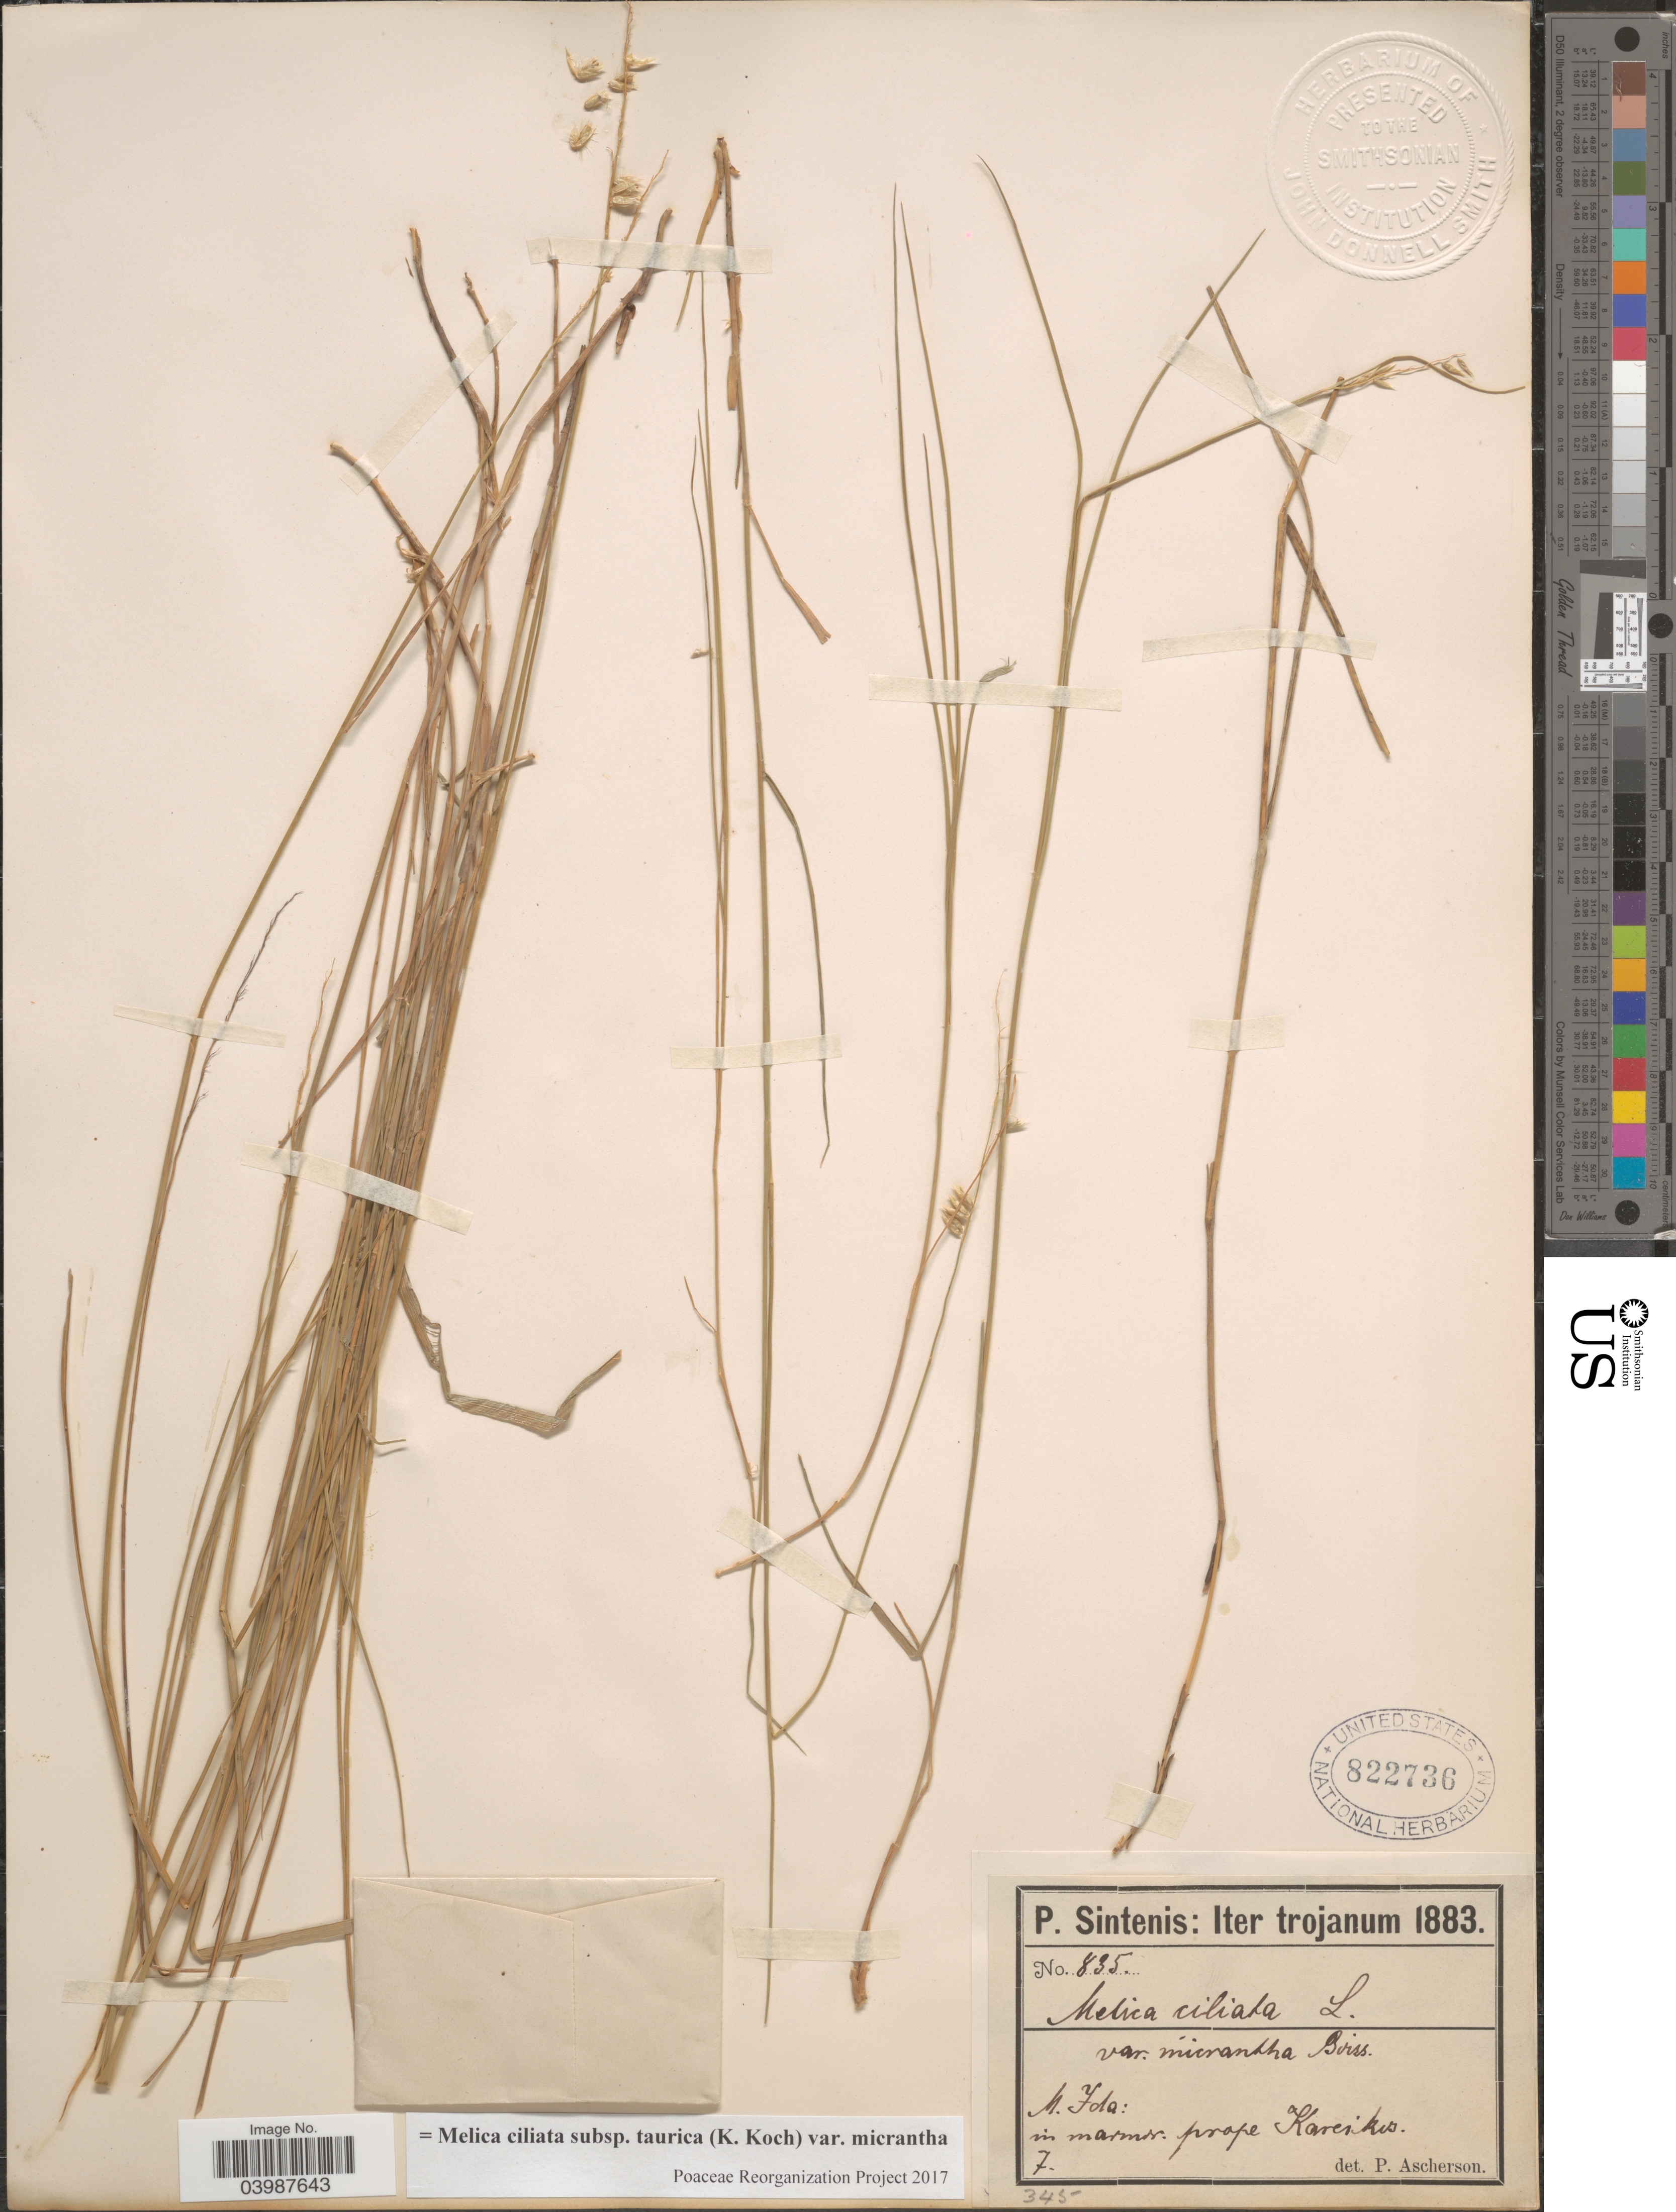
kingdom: Plantae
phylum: Tracheophyta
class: Liliopsida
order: Poales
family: Poaceae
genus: Melica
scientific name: Melica ciliata subsp. taurica var. micrantha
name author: (K. Koch)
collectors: P. Sintenis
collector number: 835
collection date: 1883-07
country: Turkey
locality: Iter trojanum. N. Fda: in marmor prope Kareikos.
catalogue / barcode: US 822736